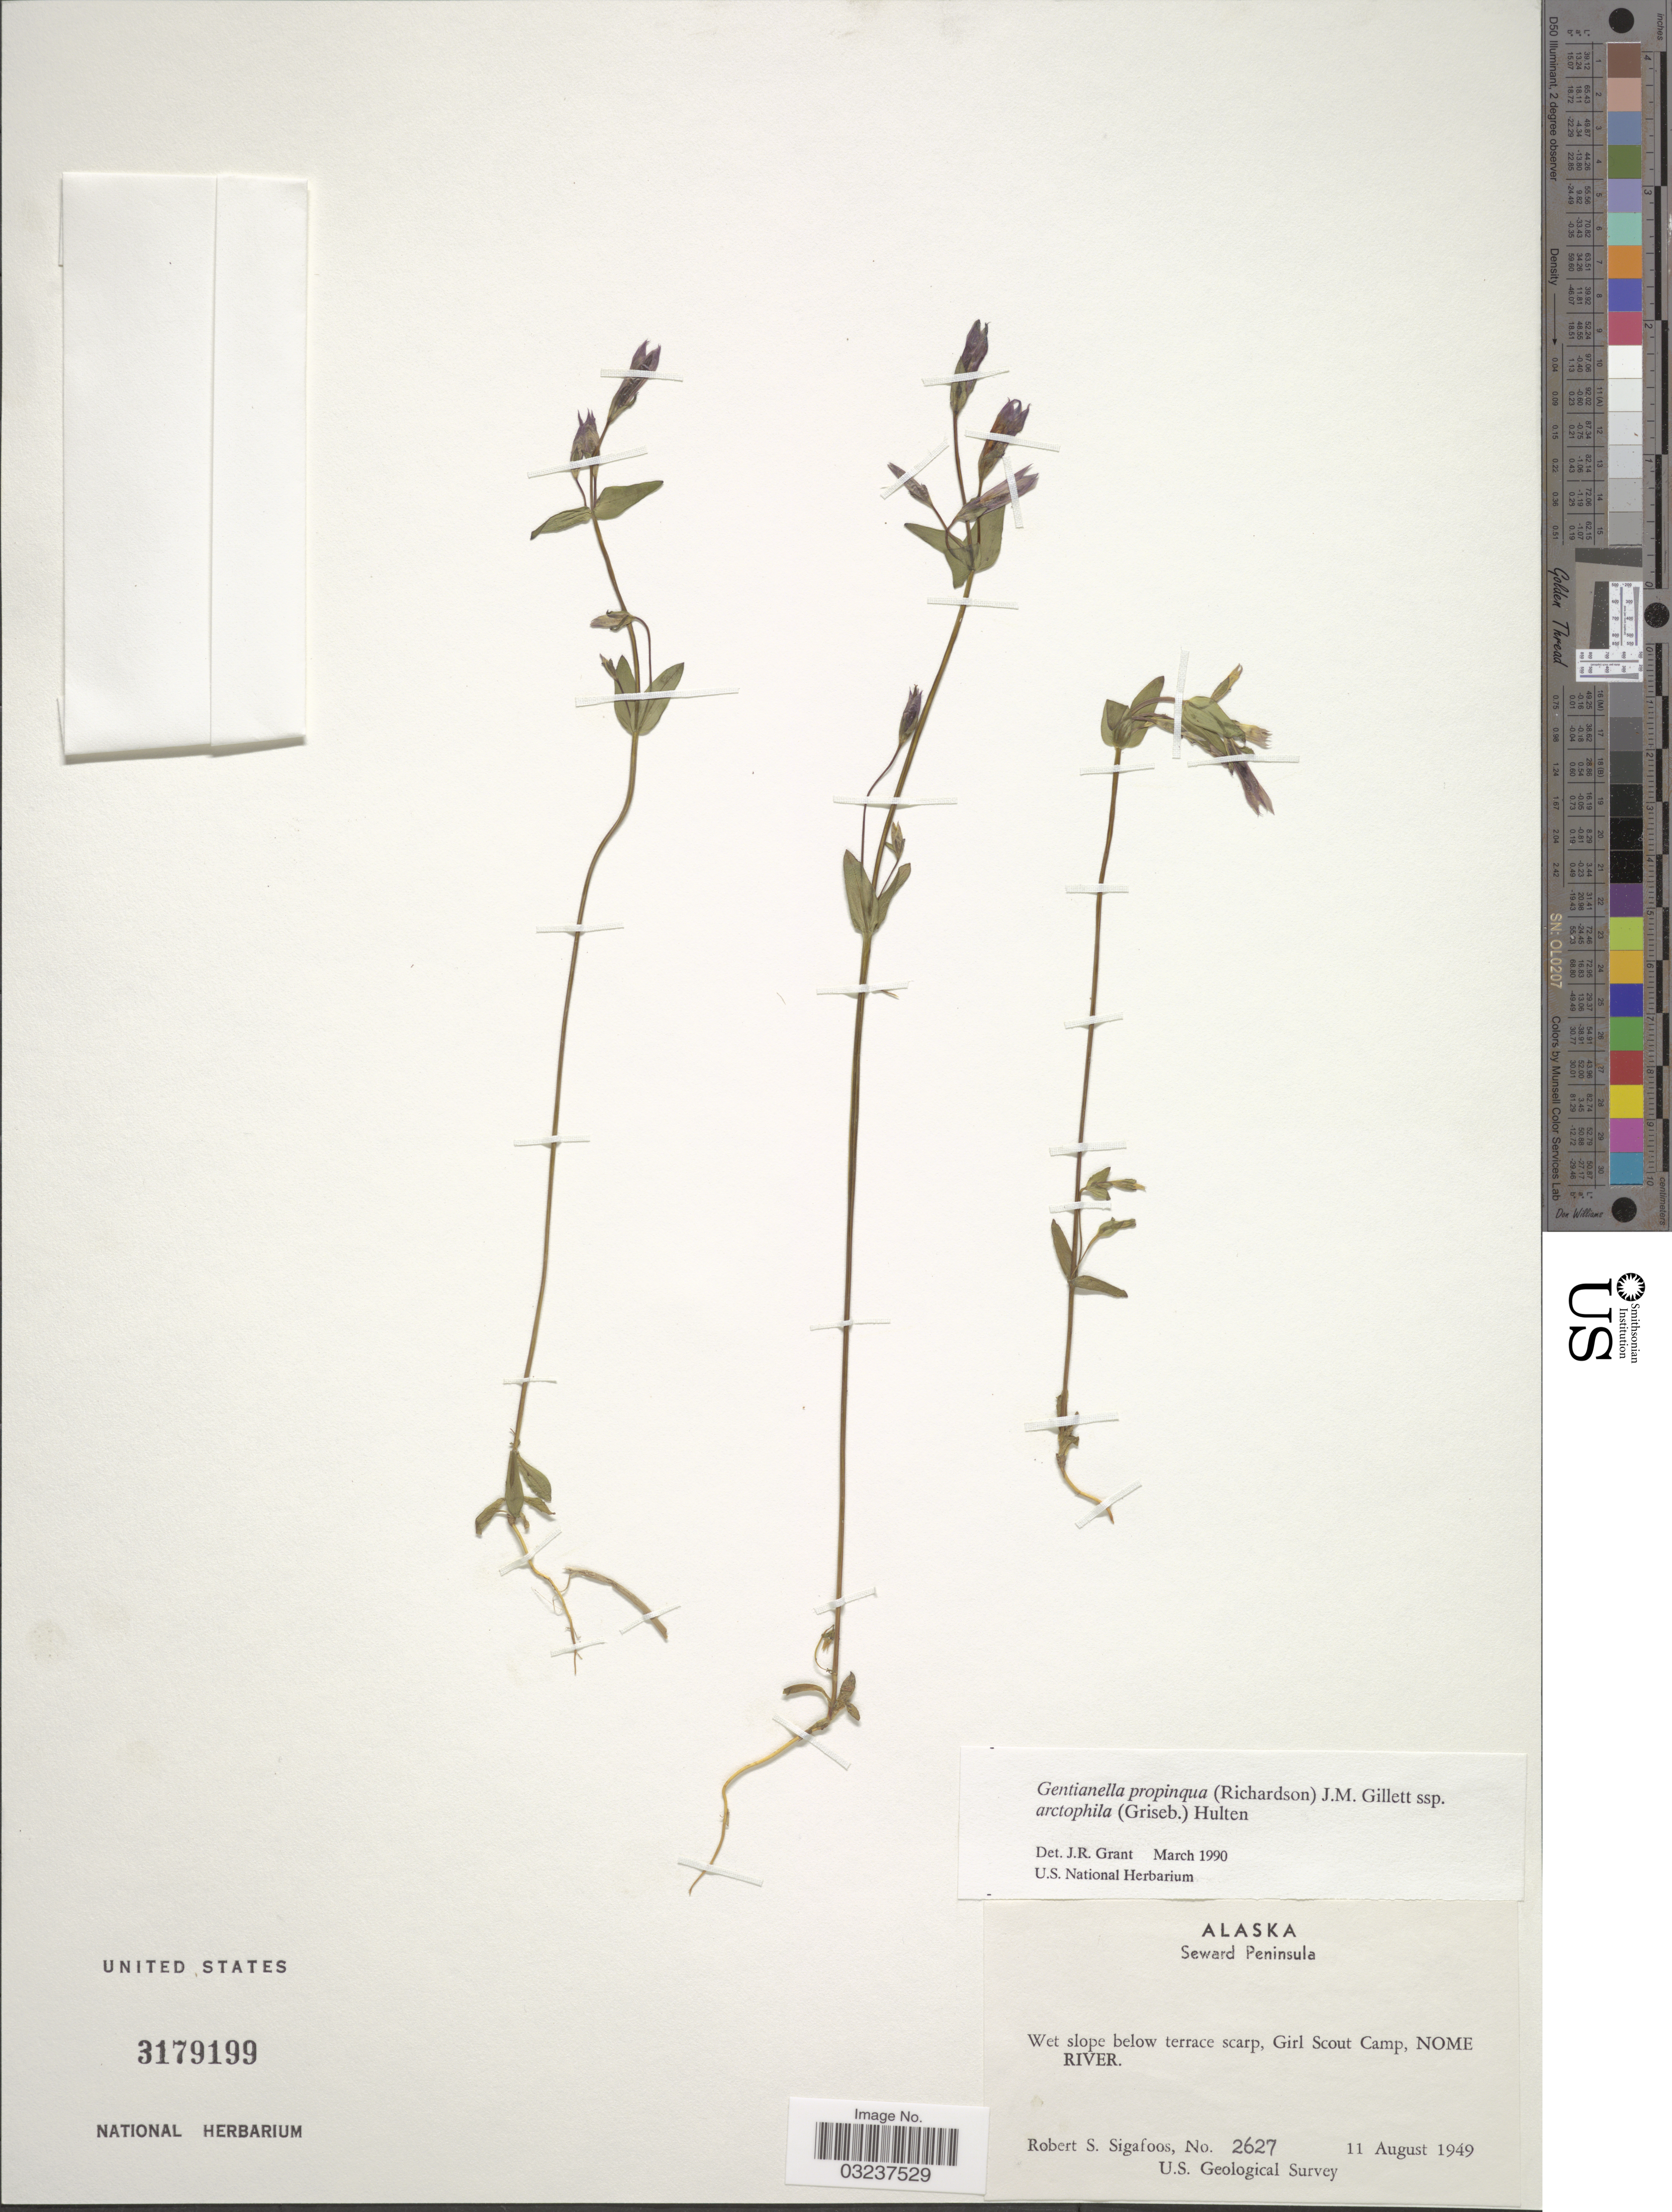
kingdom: Plantae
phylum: Tracheophyta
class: Magnoliopsida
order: Gentianales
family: Gentianaceae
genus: Gentianella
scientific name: Gentianella propinqua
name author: (Richardson) J.M. Gillett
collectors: R. Sigafoos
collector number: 2627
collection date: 1949-08-11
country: United States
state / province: Alaska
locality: Seward Peninsula. Wet slope below terrace scarp, Girl Scout Camp, Nome River.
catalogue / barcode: US 3179199